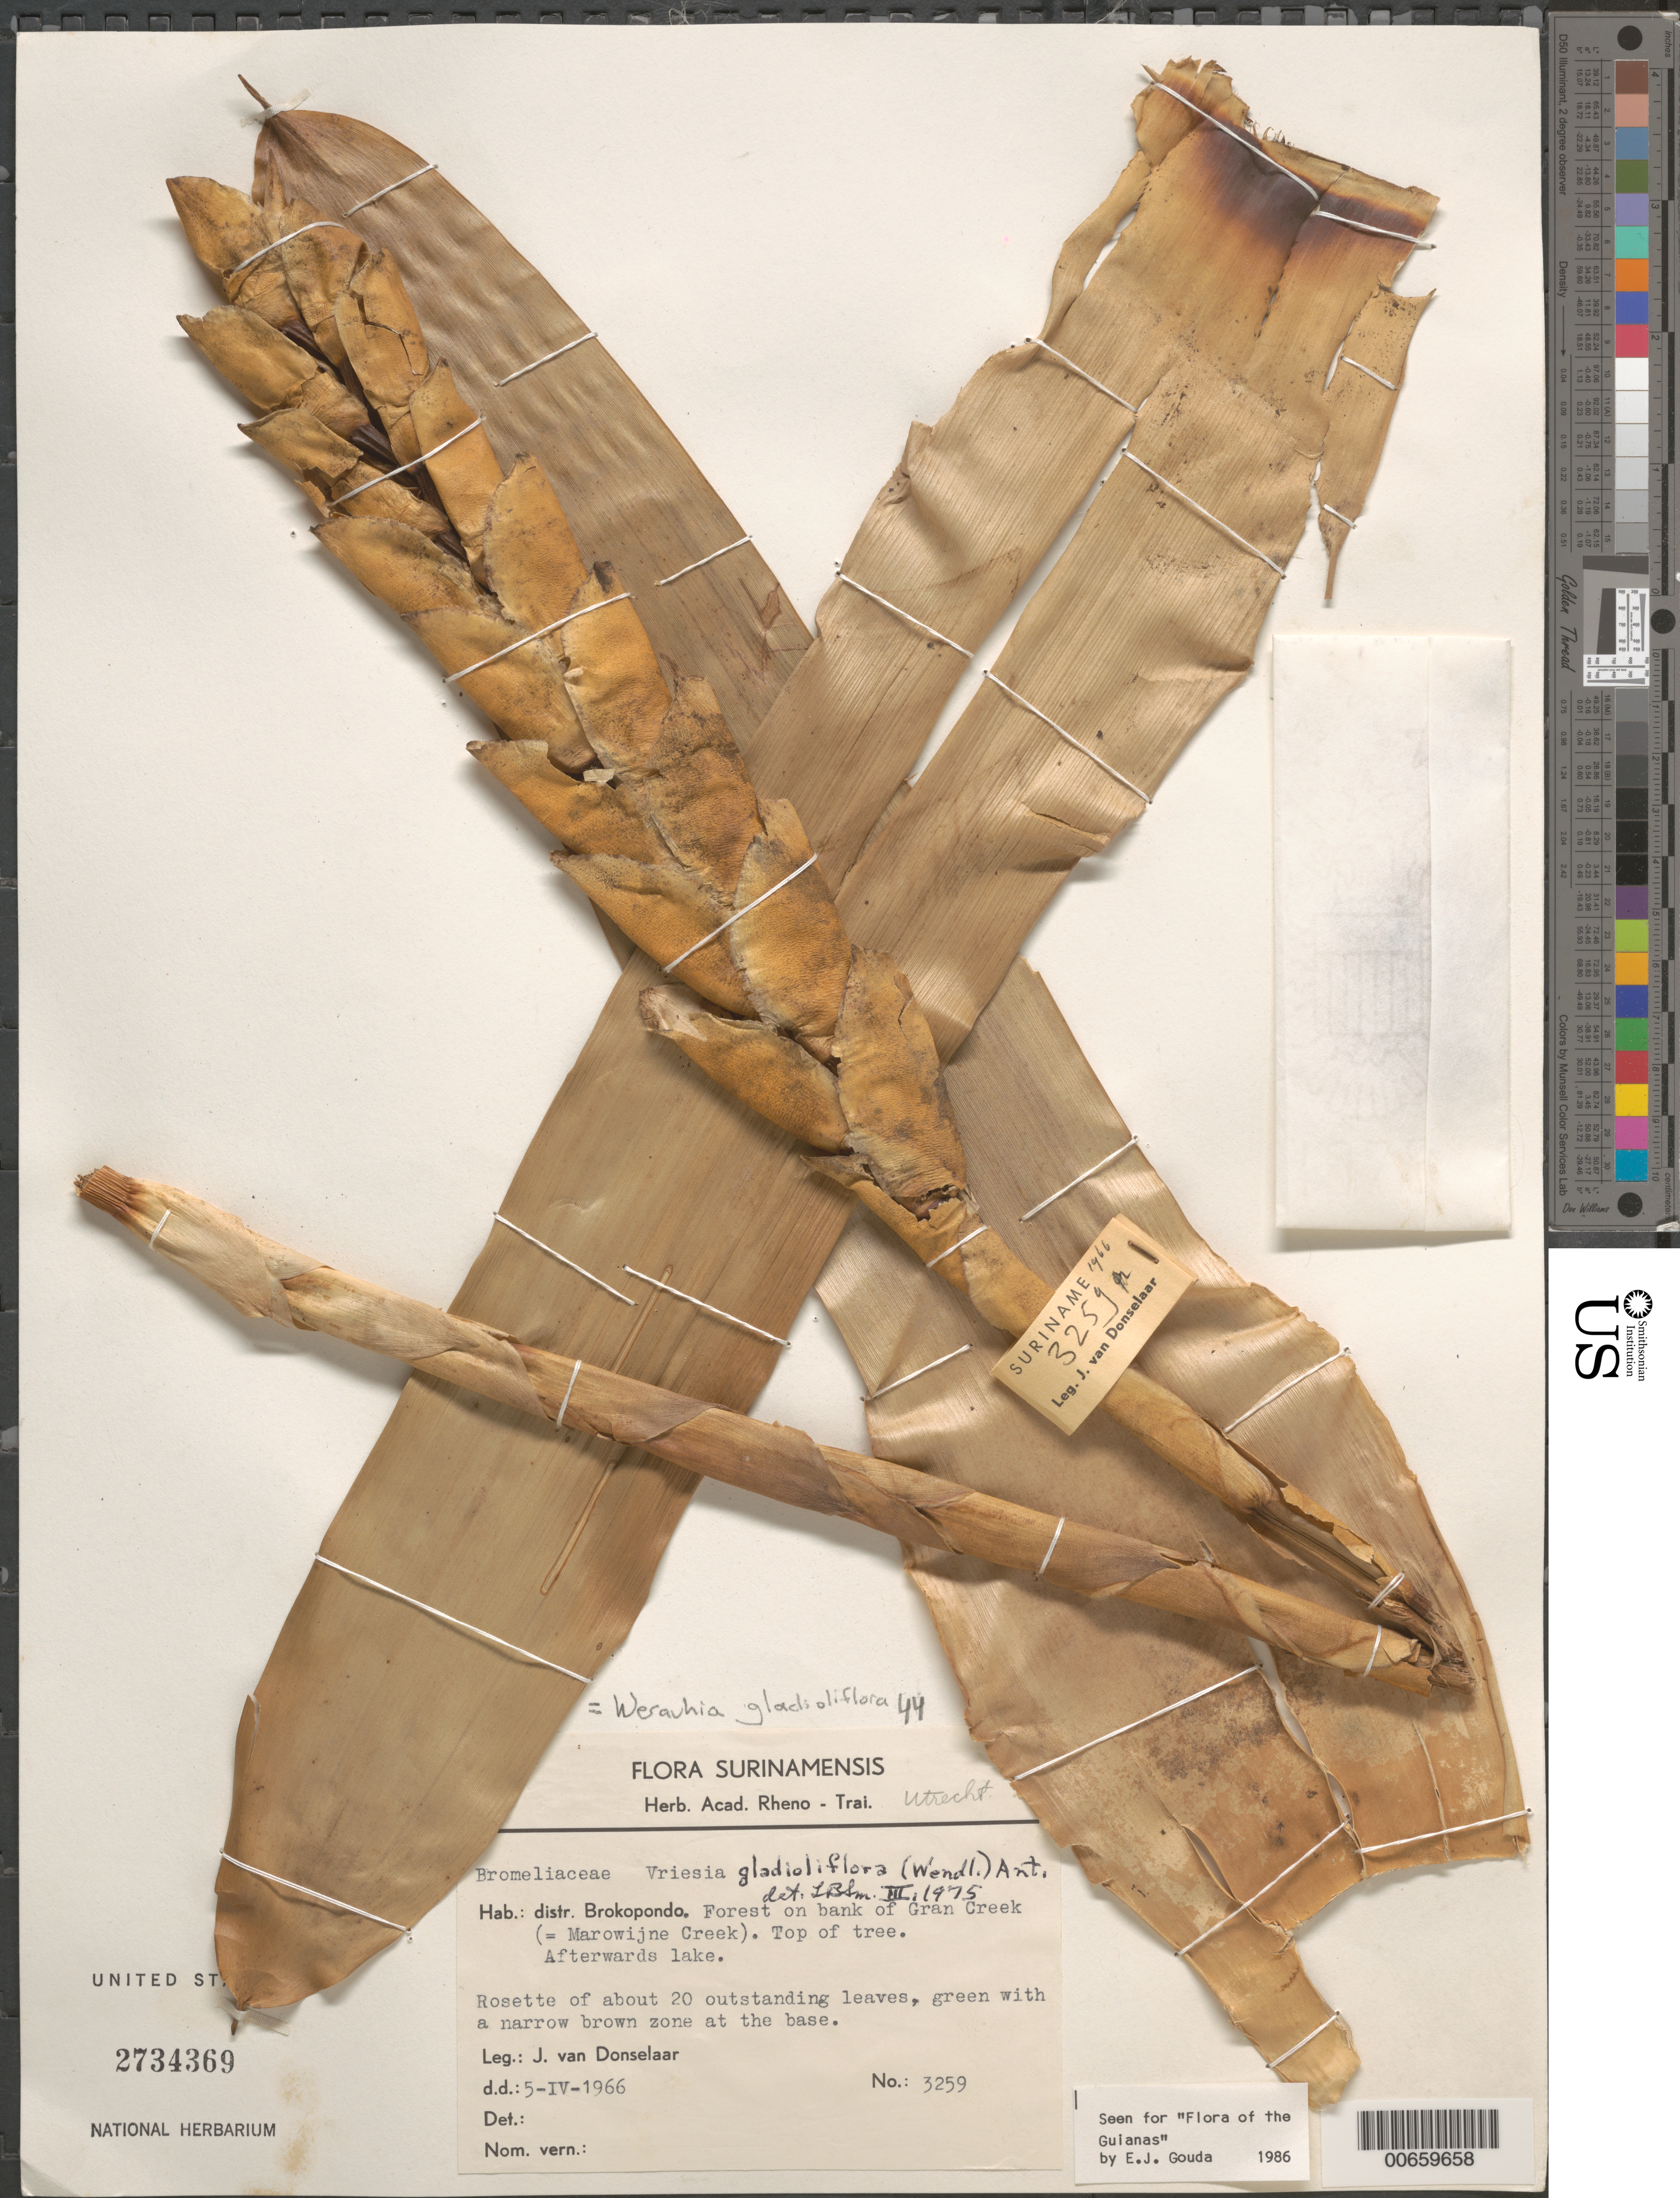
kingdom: Plantae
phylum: Tracheophyta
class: Liliopsida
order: Poales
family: Bromeliaceae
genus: Vriesea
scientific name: Vriesea gladioliflora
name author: (H. Wendl.) Antoine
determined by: Smith, Lyman B., (US), NMNH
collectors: J. Donselaar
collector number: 3259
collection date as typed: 5-Apr-66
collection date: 1966-04-05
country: Suriname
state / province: Brokopondo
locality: Marowijne R., Gran Creek (=Marowijne Creek)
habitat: Forest on creek bank, top of tree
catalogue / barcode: US 2734369